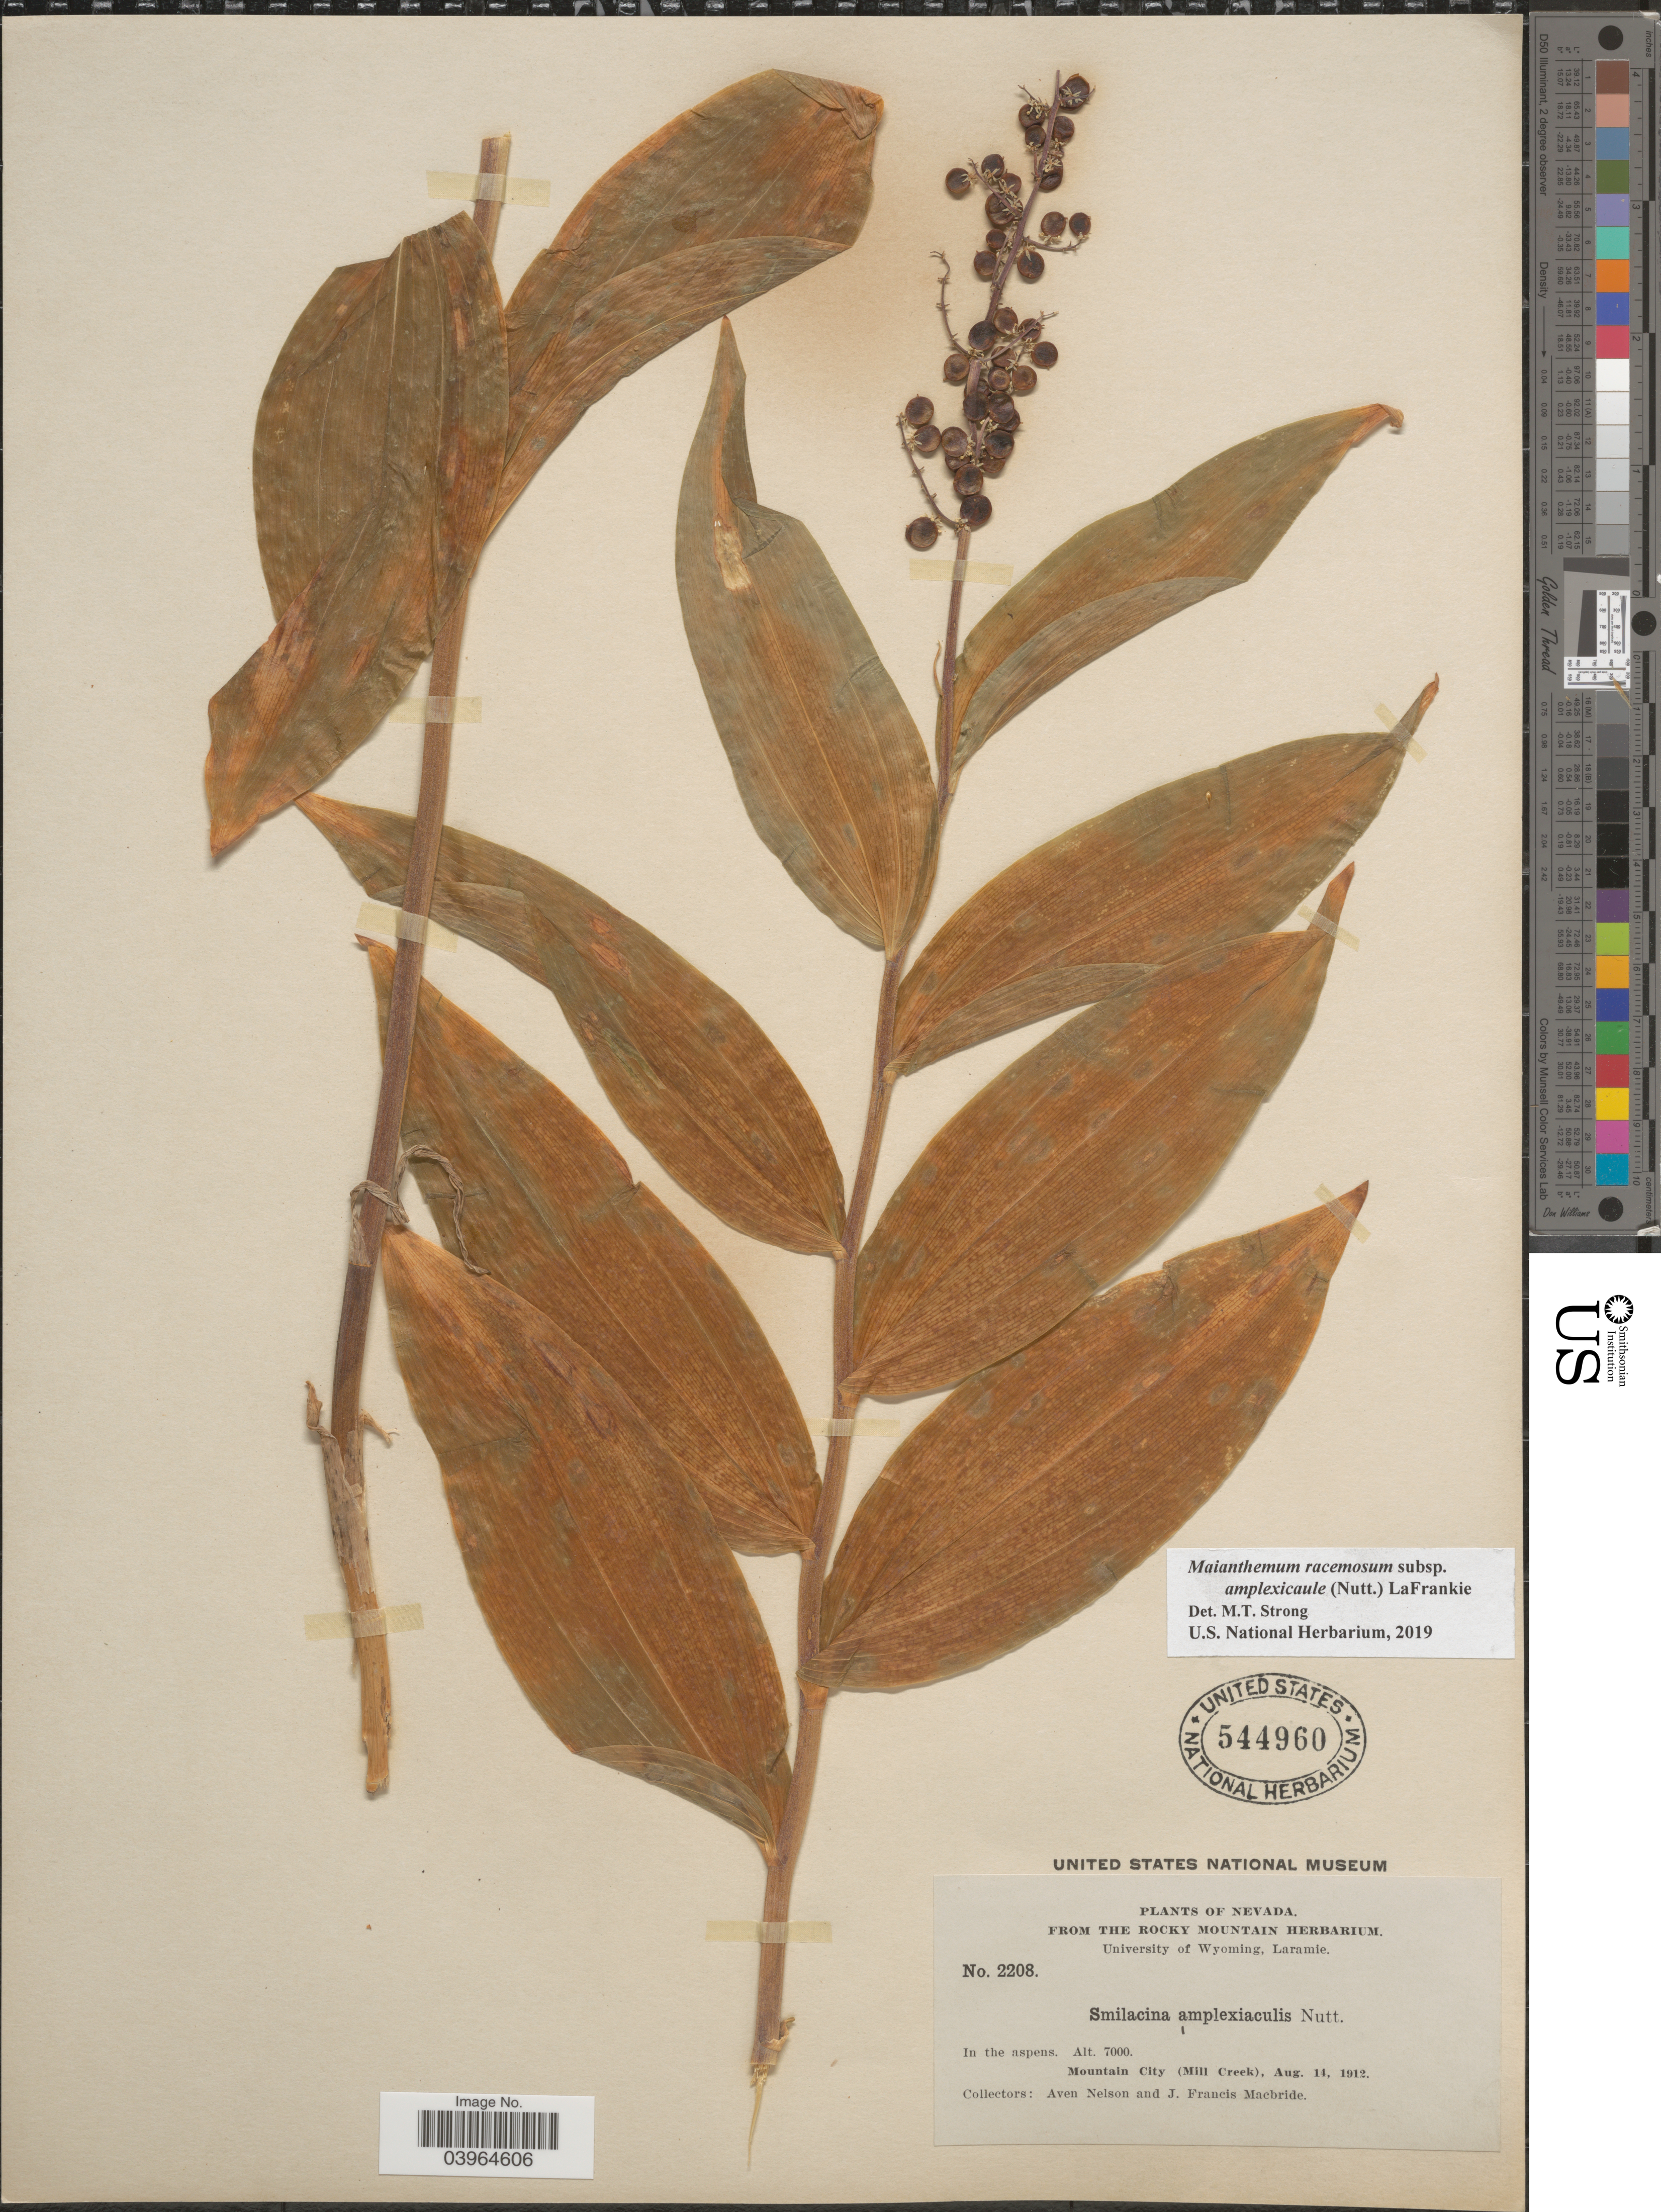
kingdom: Plantae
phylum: Tracheophyta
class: Liliopsida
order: Asparagales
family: Asparagaceae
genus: Maianthemum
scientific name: Maianthemum racemosum subsp. amplexicaule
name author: (Nutt.) LaFrankie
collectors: A. Nelson & J. F. Macbride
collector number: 2208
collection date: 1912-08-14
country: United States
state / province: Nevada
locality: Mountain City (Mill Creek).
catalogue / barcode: US 544960